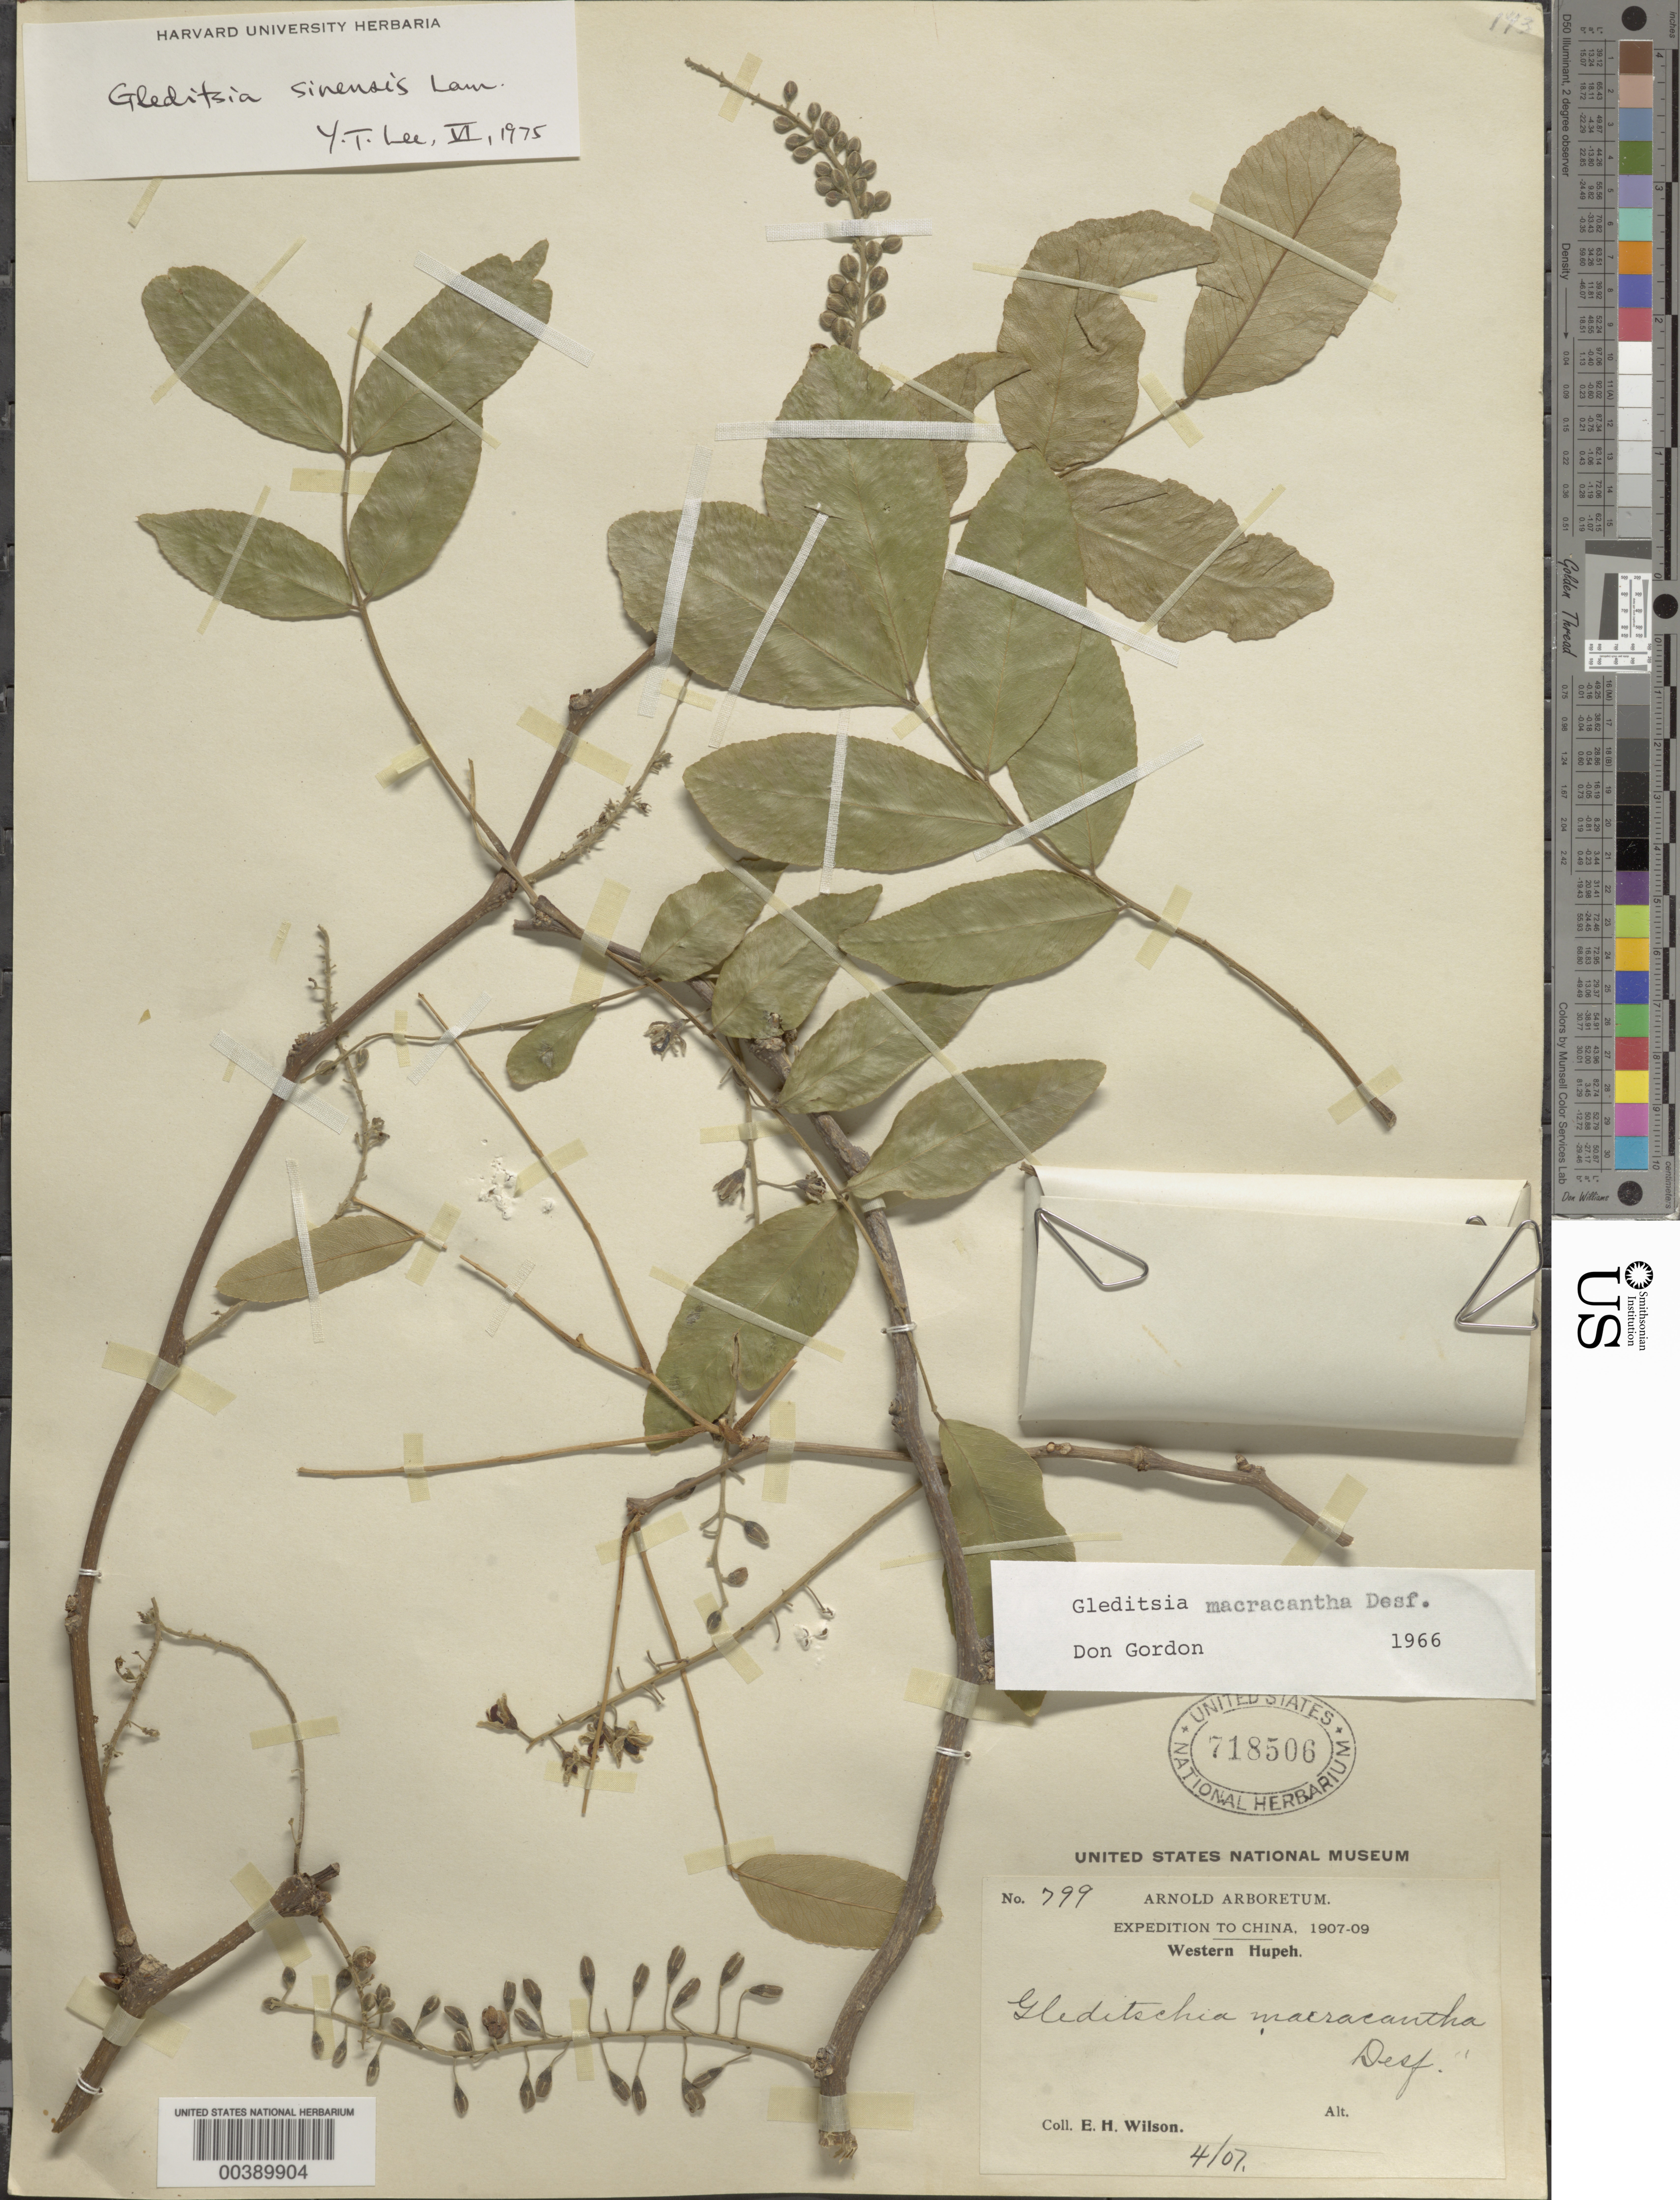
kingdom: Plantae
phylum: Tracheophyta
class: Magnoliopsida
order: Fabales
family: Fabaceae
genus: Gleditsia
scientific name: Gleditsia sinensis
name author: Lam.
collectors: E. H. Wilson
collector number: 799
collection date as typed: Apr 1907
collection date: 1907-04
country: China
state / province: Hubei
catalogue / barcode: US 718506